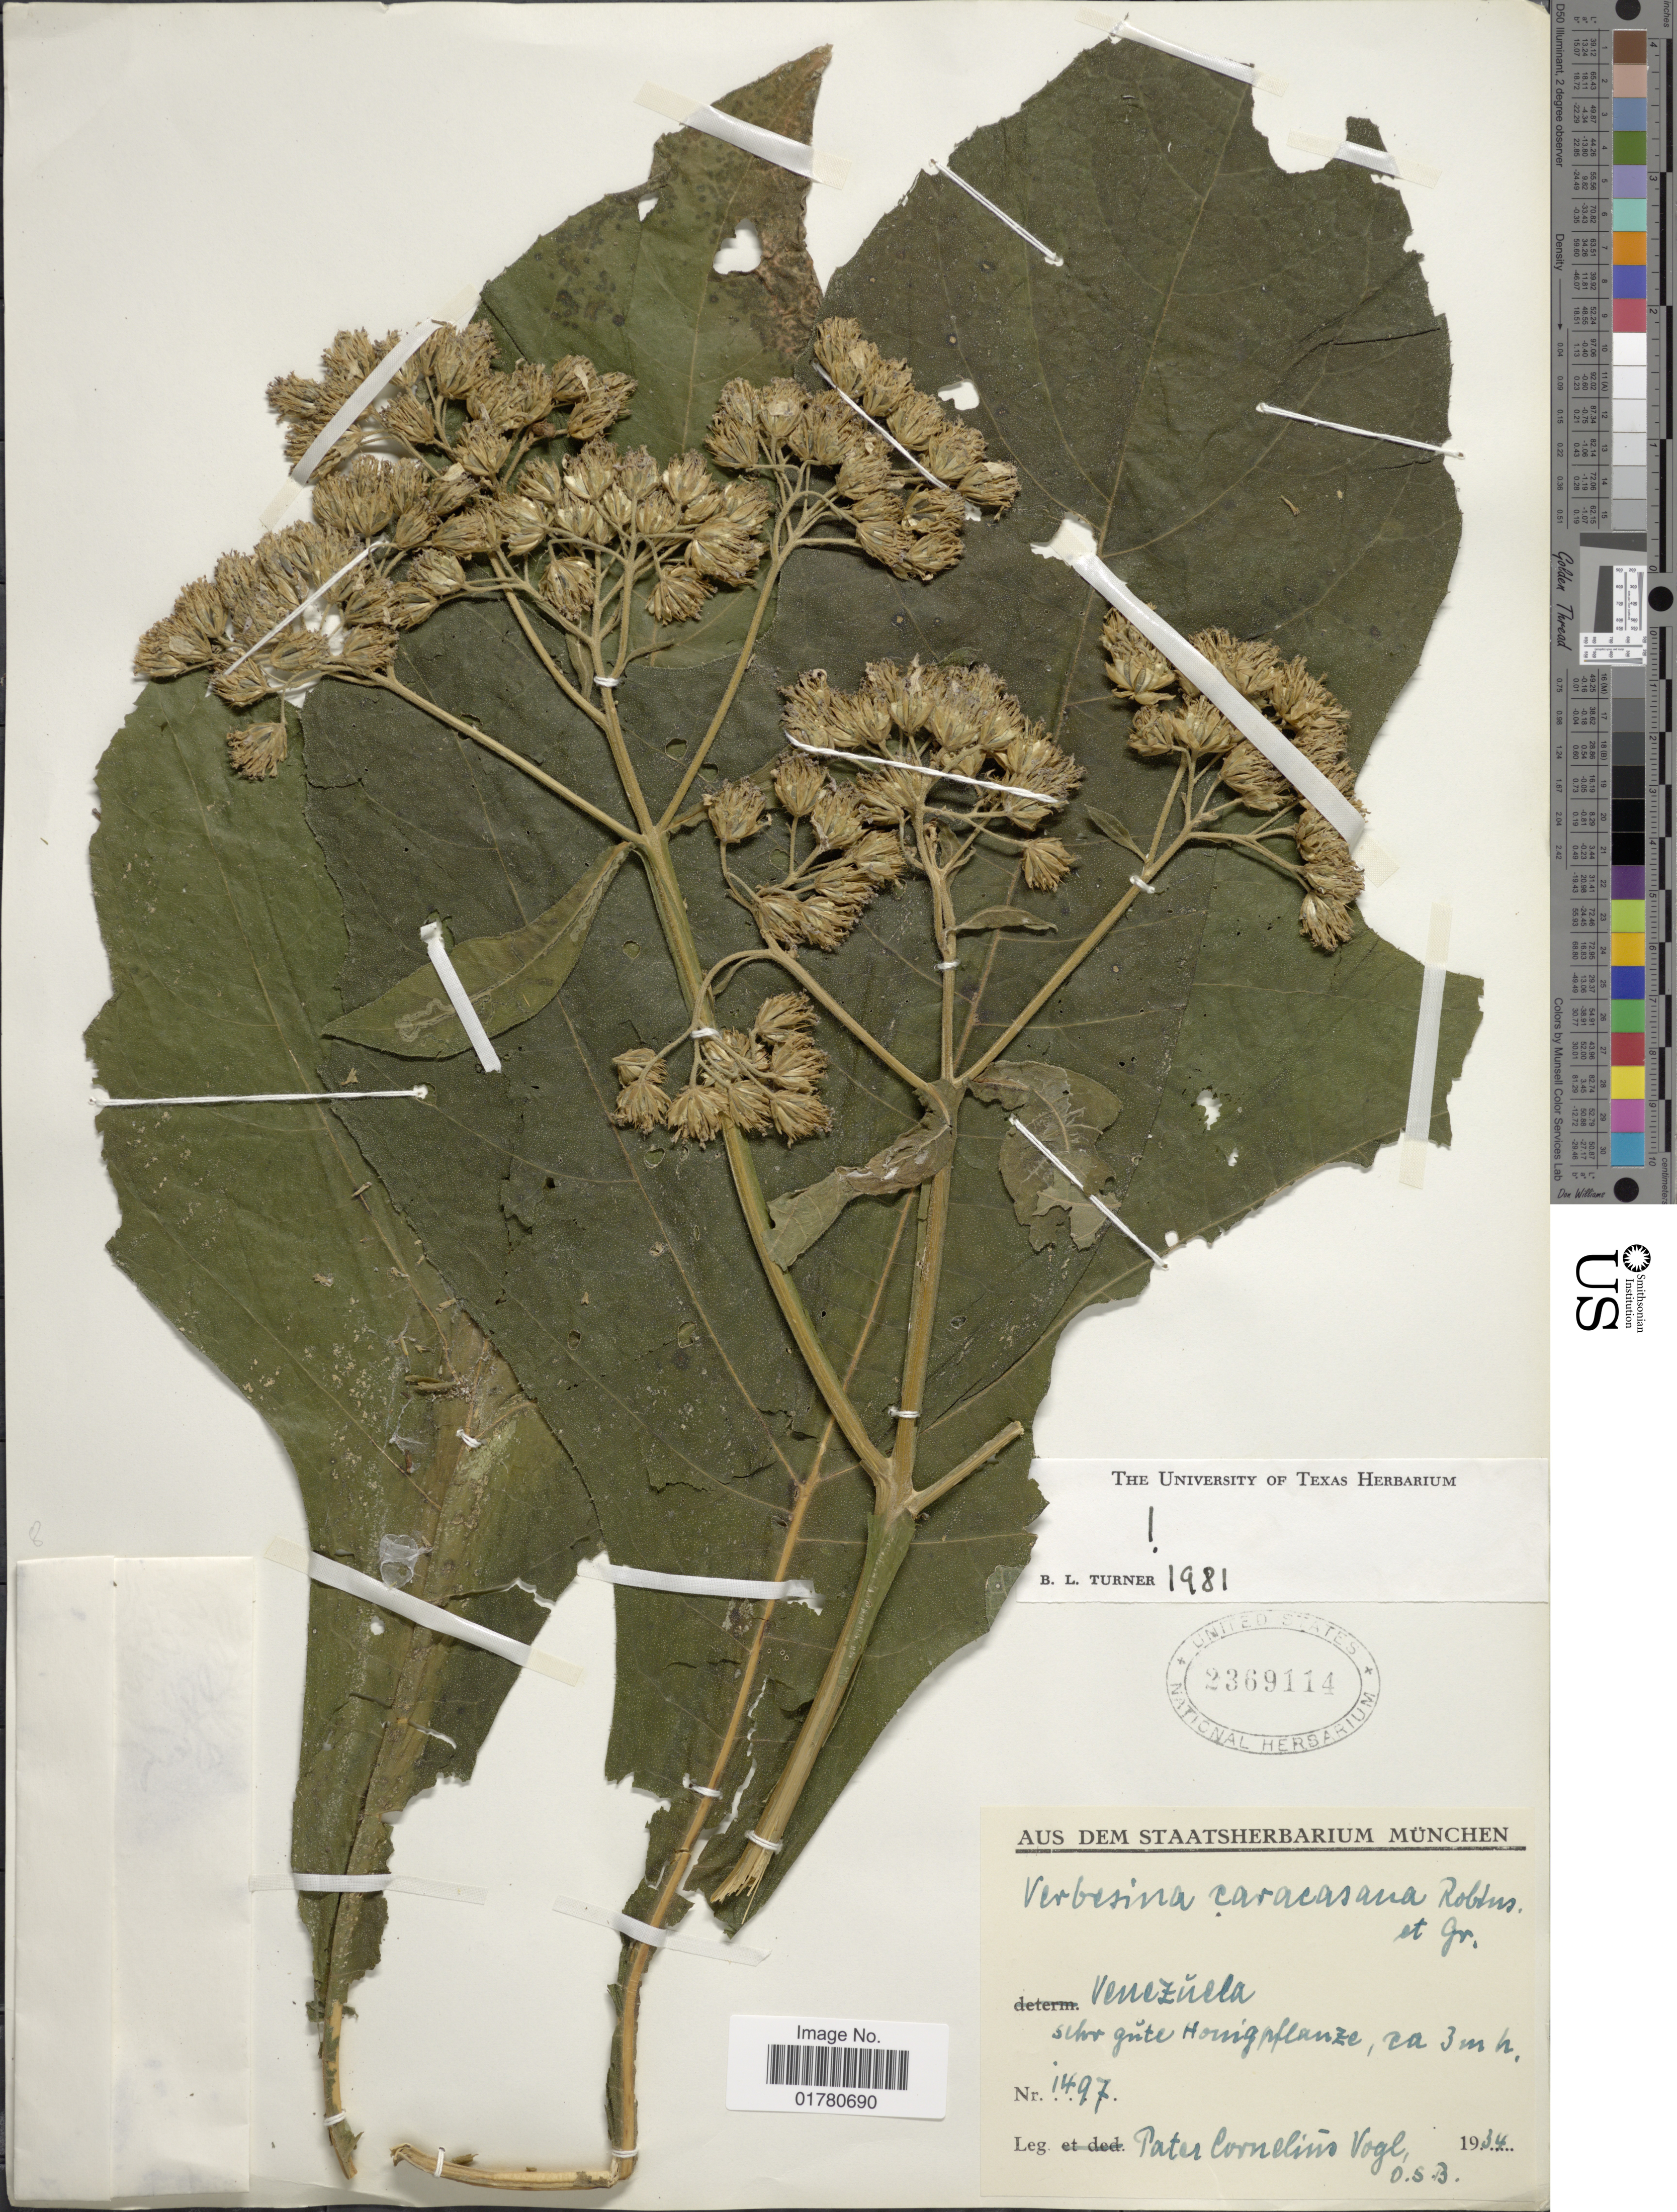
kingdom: Plantae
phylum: Tracheophyta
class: Magnoliopsida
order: Asterales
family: Asteraceae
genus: Verbesina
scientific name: Verbesina caracasana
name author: B.L. Rob. & Greenm.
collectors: P. C. Vogl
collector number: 1497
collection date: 1934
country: Venezuela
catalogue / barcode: US 2369114